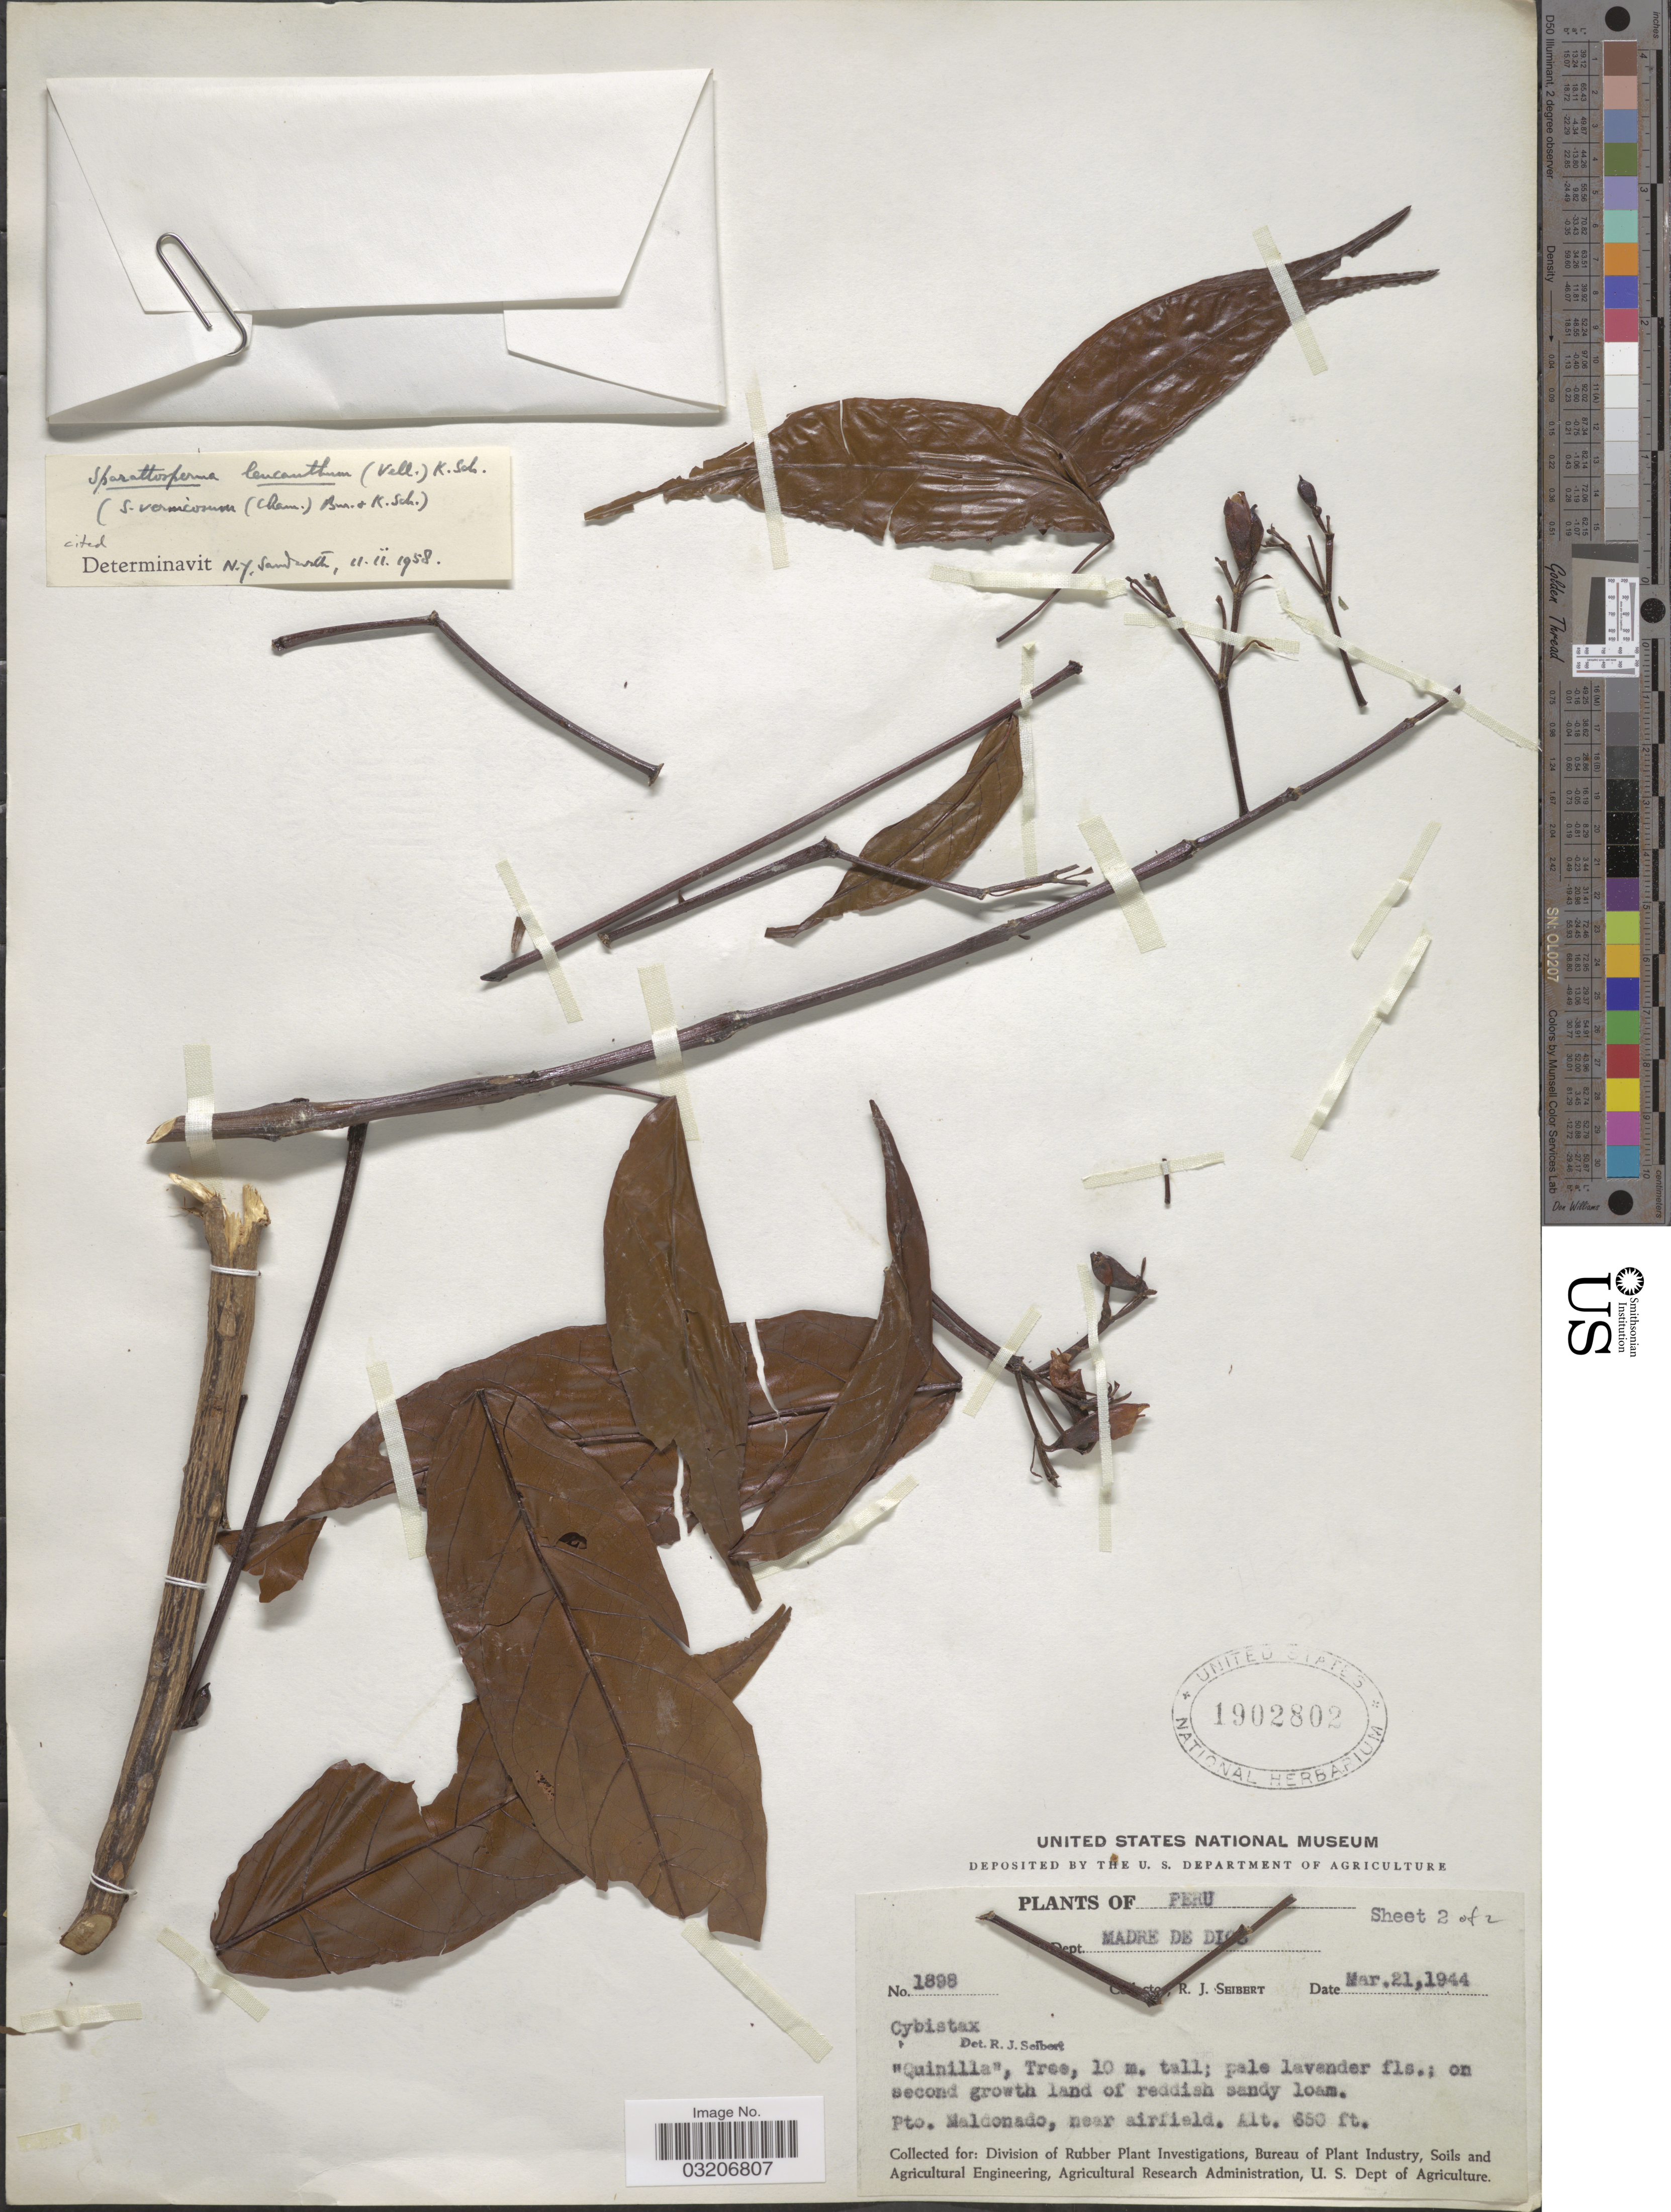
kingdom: Plantae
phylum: Tracheophyta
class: Magnoliopsida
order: Lamiales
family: Bignoniaceae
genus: Sparattosperma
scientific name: Sparattosperma leucanthum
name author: (Vell.) K. Schum.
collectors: R. J. Seibert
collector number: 1898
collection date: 1944-03-21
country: Peru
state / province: Madre de Dios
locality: Dept. Madre de Dios. Pto. Maldonado, near airfield.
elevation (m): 198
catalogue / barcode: US 1902802